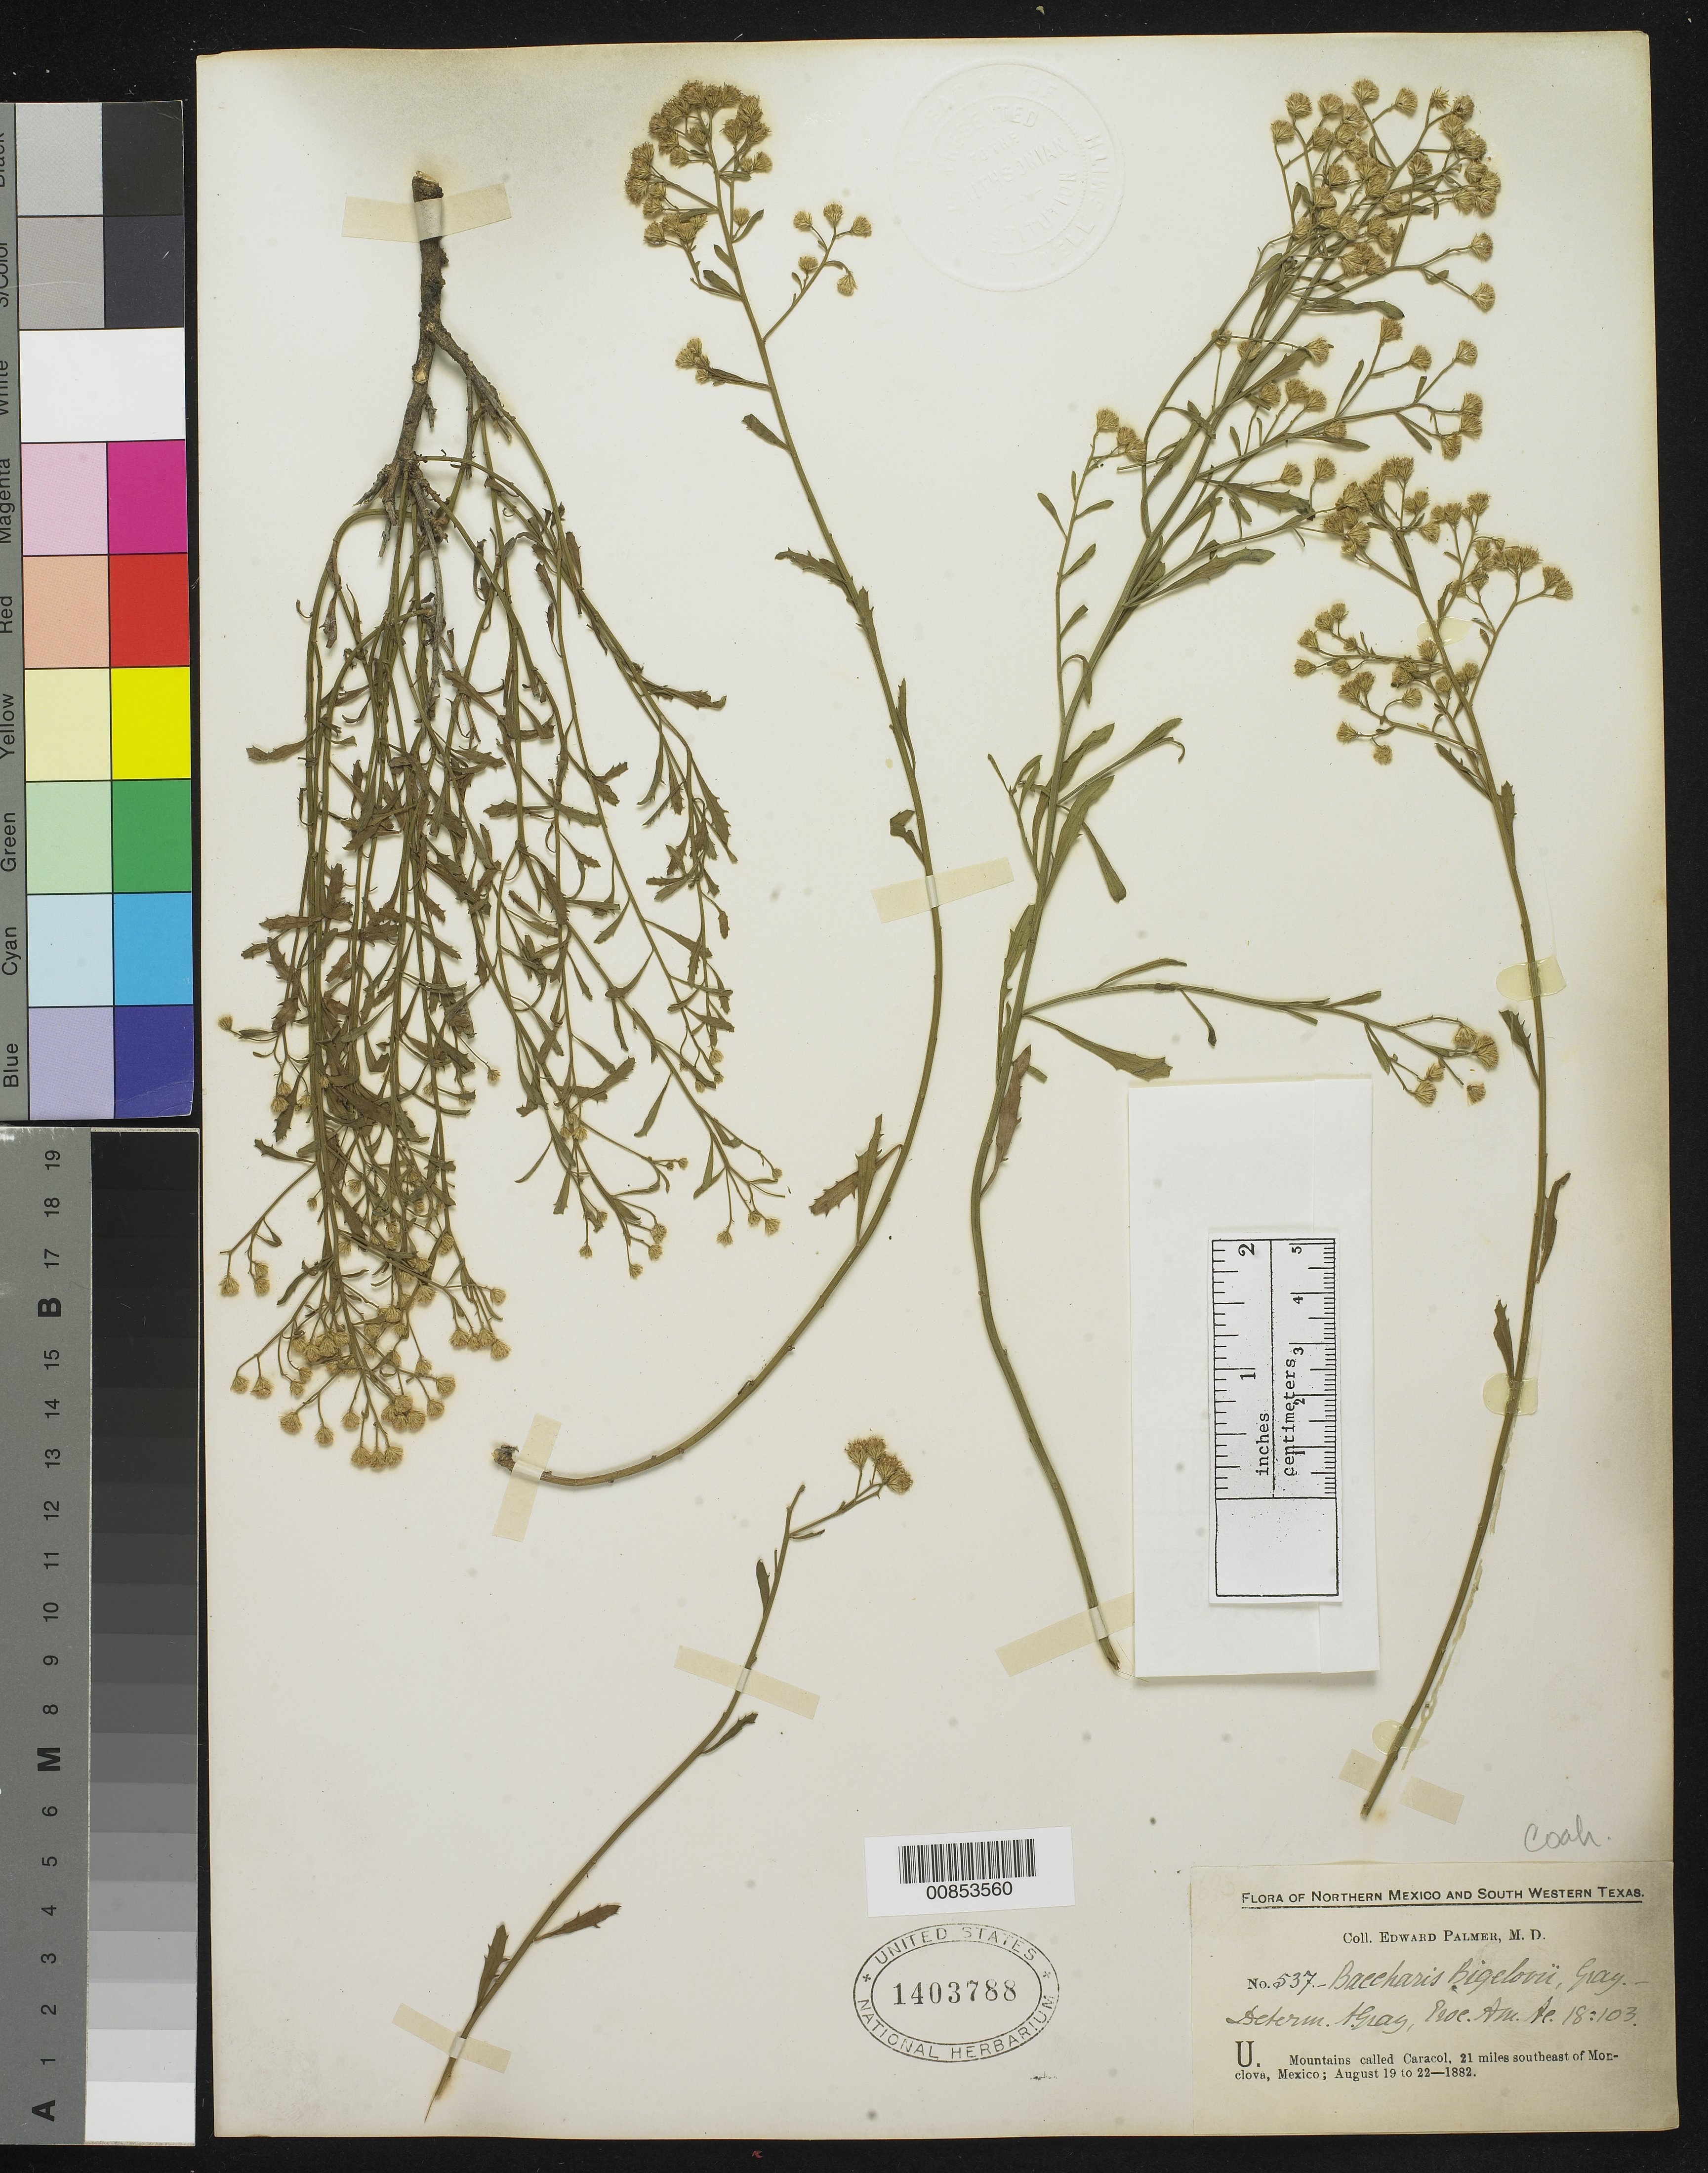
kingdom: Plantae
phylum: Tracheophyta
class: Magnoliopsida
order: Asterales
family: Asteraceae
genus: Baccharis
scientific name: Baccharis bigelovii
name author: A. Gray in Torr.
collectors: E. Palmer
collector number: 537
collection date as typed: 19 Aug 1882 to 22 Aug 1882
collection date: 1882-08-19/1882-08-22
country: Mexico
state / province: Coahuila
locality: U. Mountains called Caracol, 21 miles southeast of Monclova, Coahuila.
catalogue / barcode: US 1403788